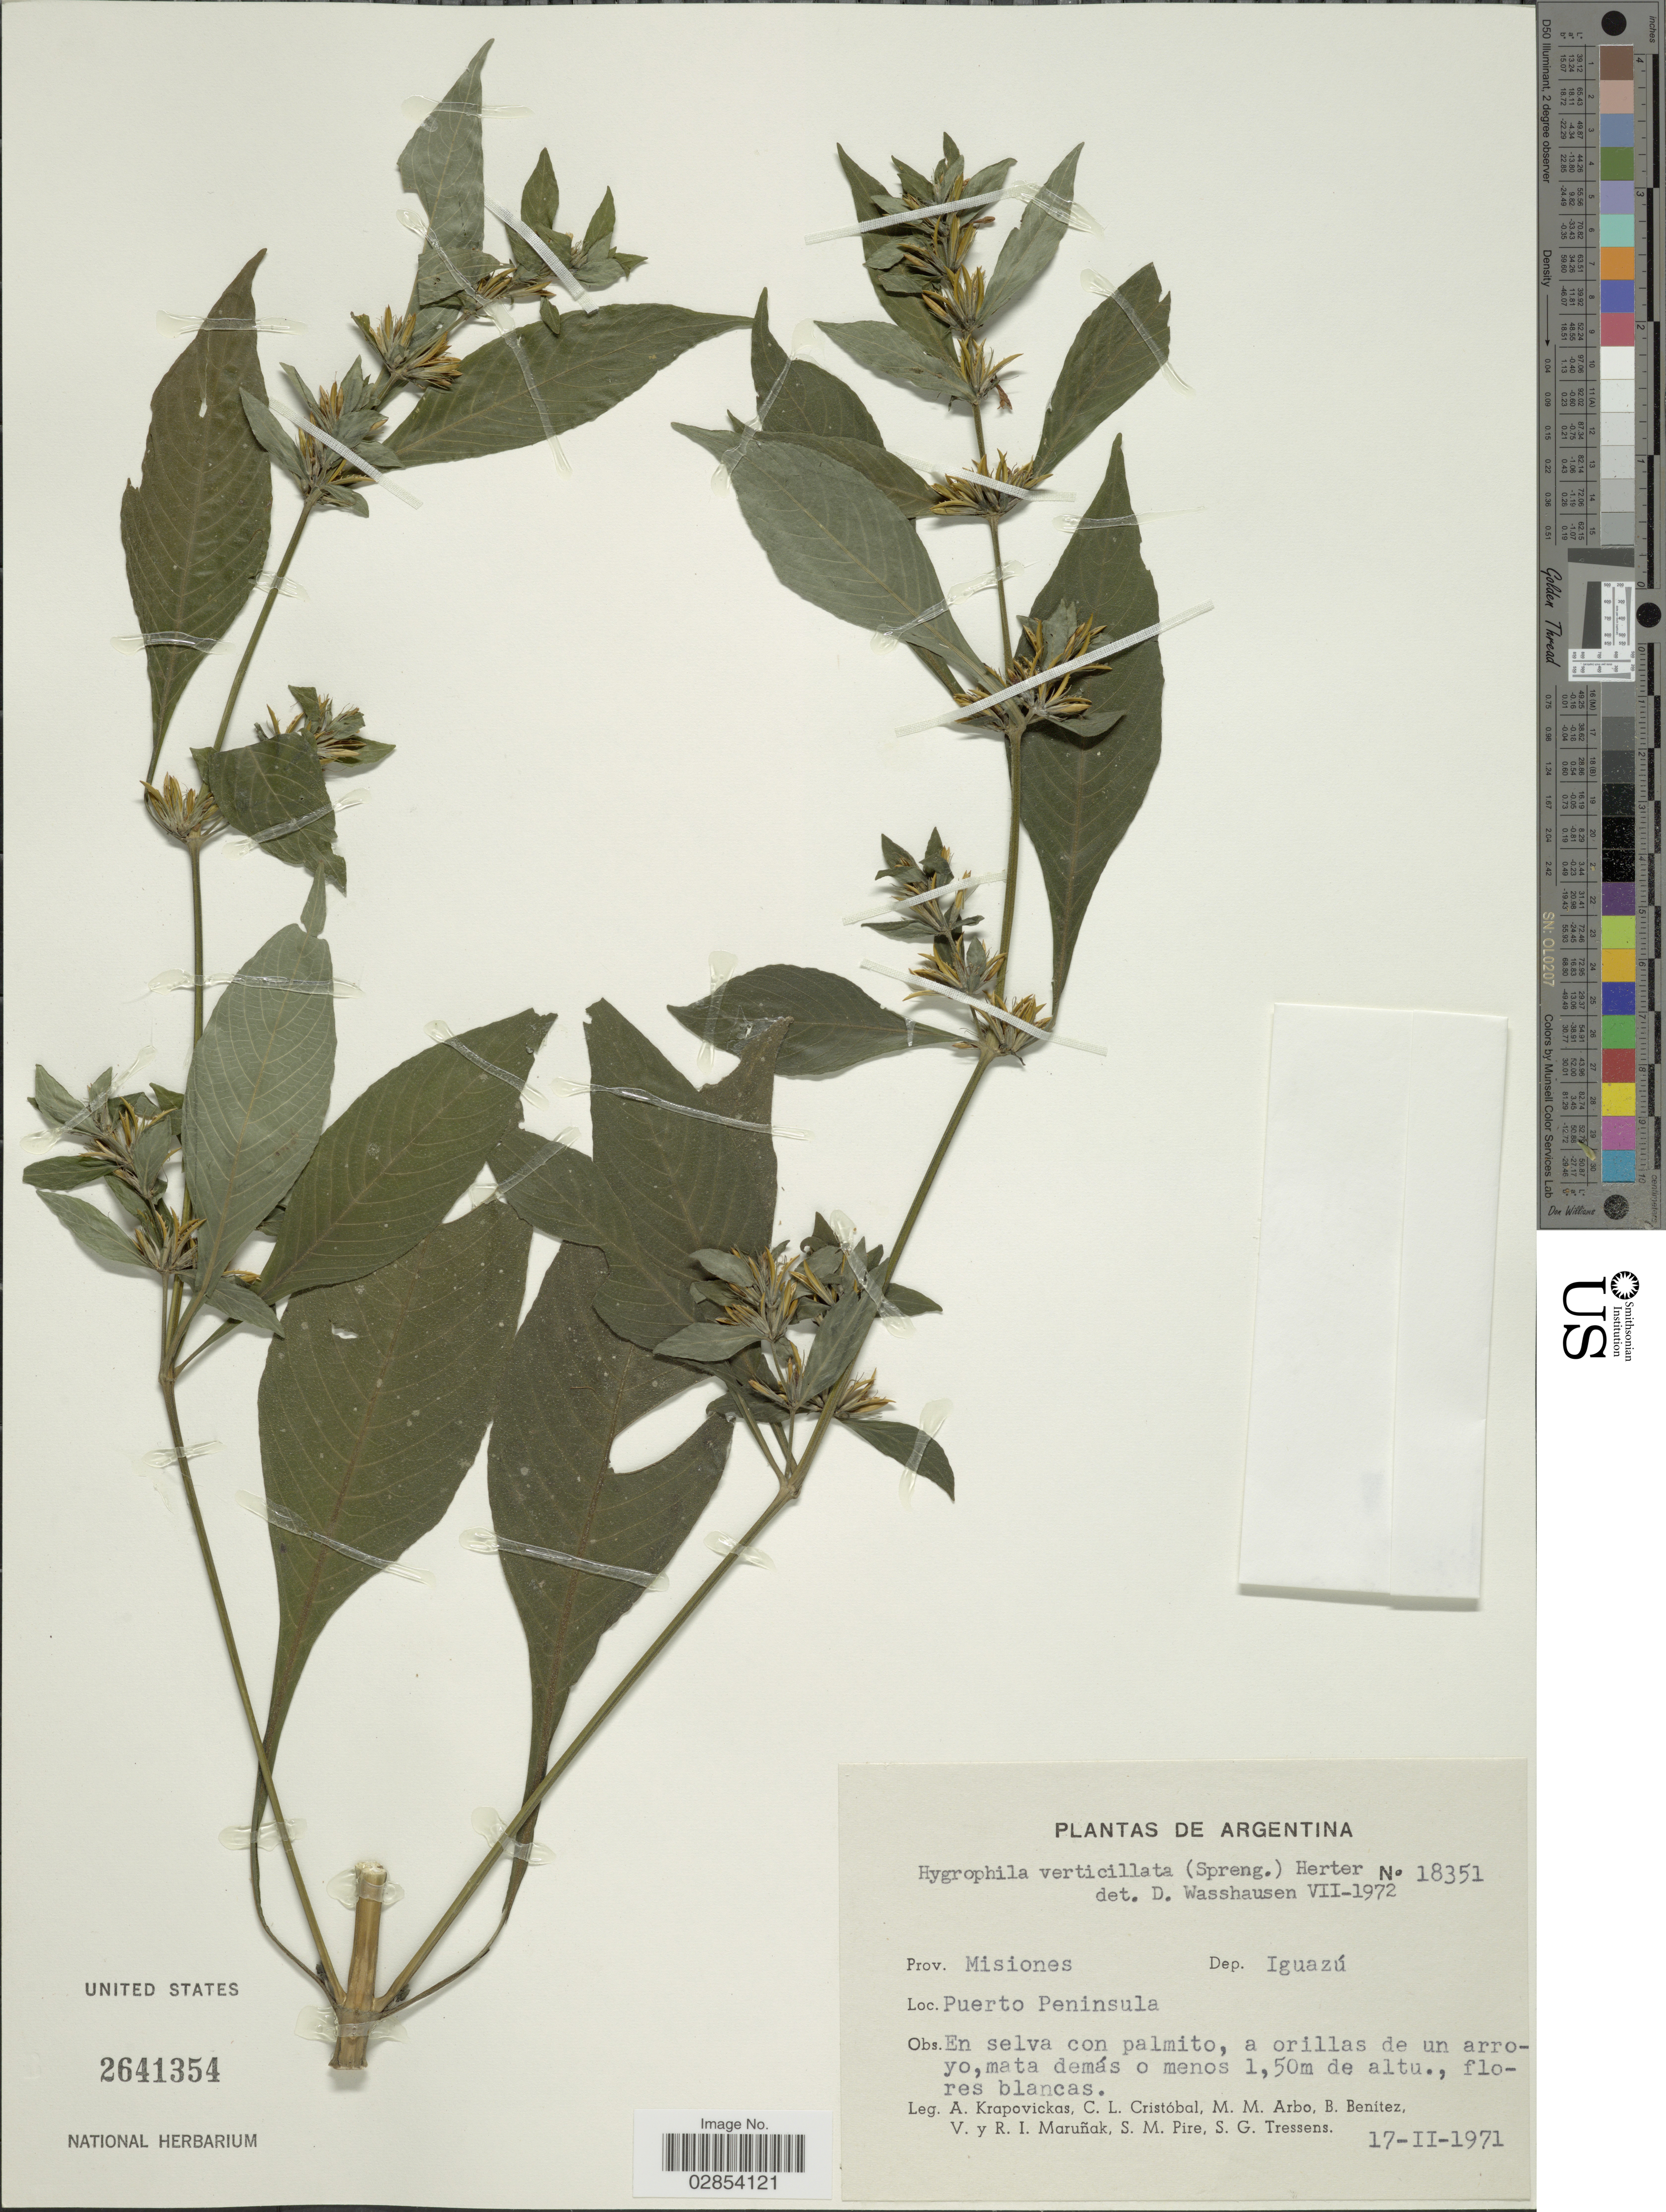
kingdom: Plantae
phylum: Tracheophyta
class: Magnoliopsida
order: Lamiales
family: Acanthaceae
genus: Hygrophila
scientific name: Hygrophila costata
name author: Nees & T. Nees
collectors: A. Krapovickas, C. L. Cristóbal, M. M. Arbo, B. Benítez & et al.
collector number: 18351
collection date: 1971-02-17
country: Argentina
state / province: Misiones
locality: Dep. Iguazú, Puerto Peninsula.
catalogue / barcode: US 2641354